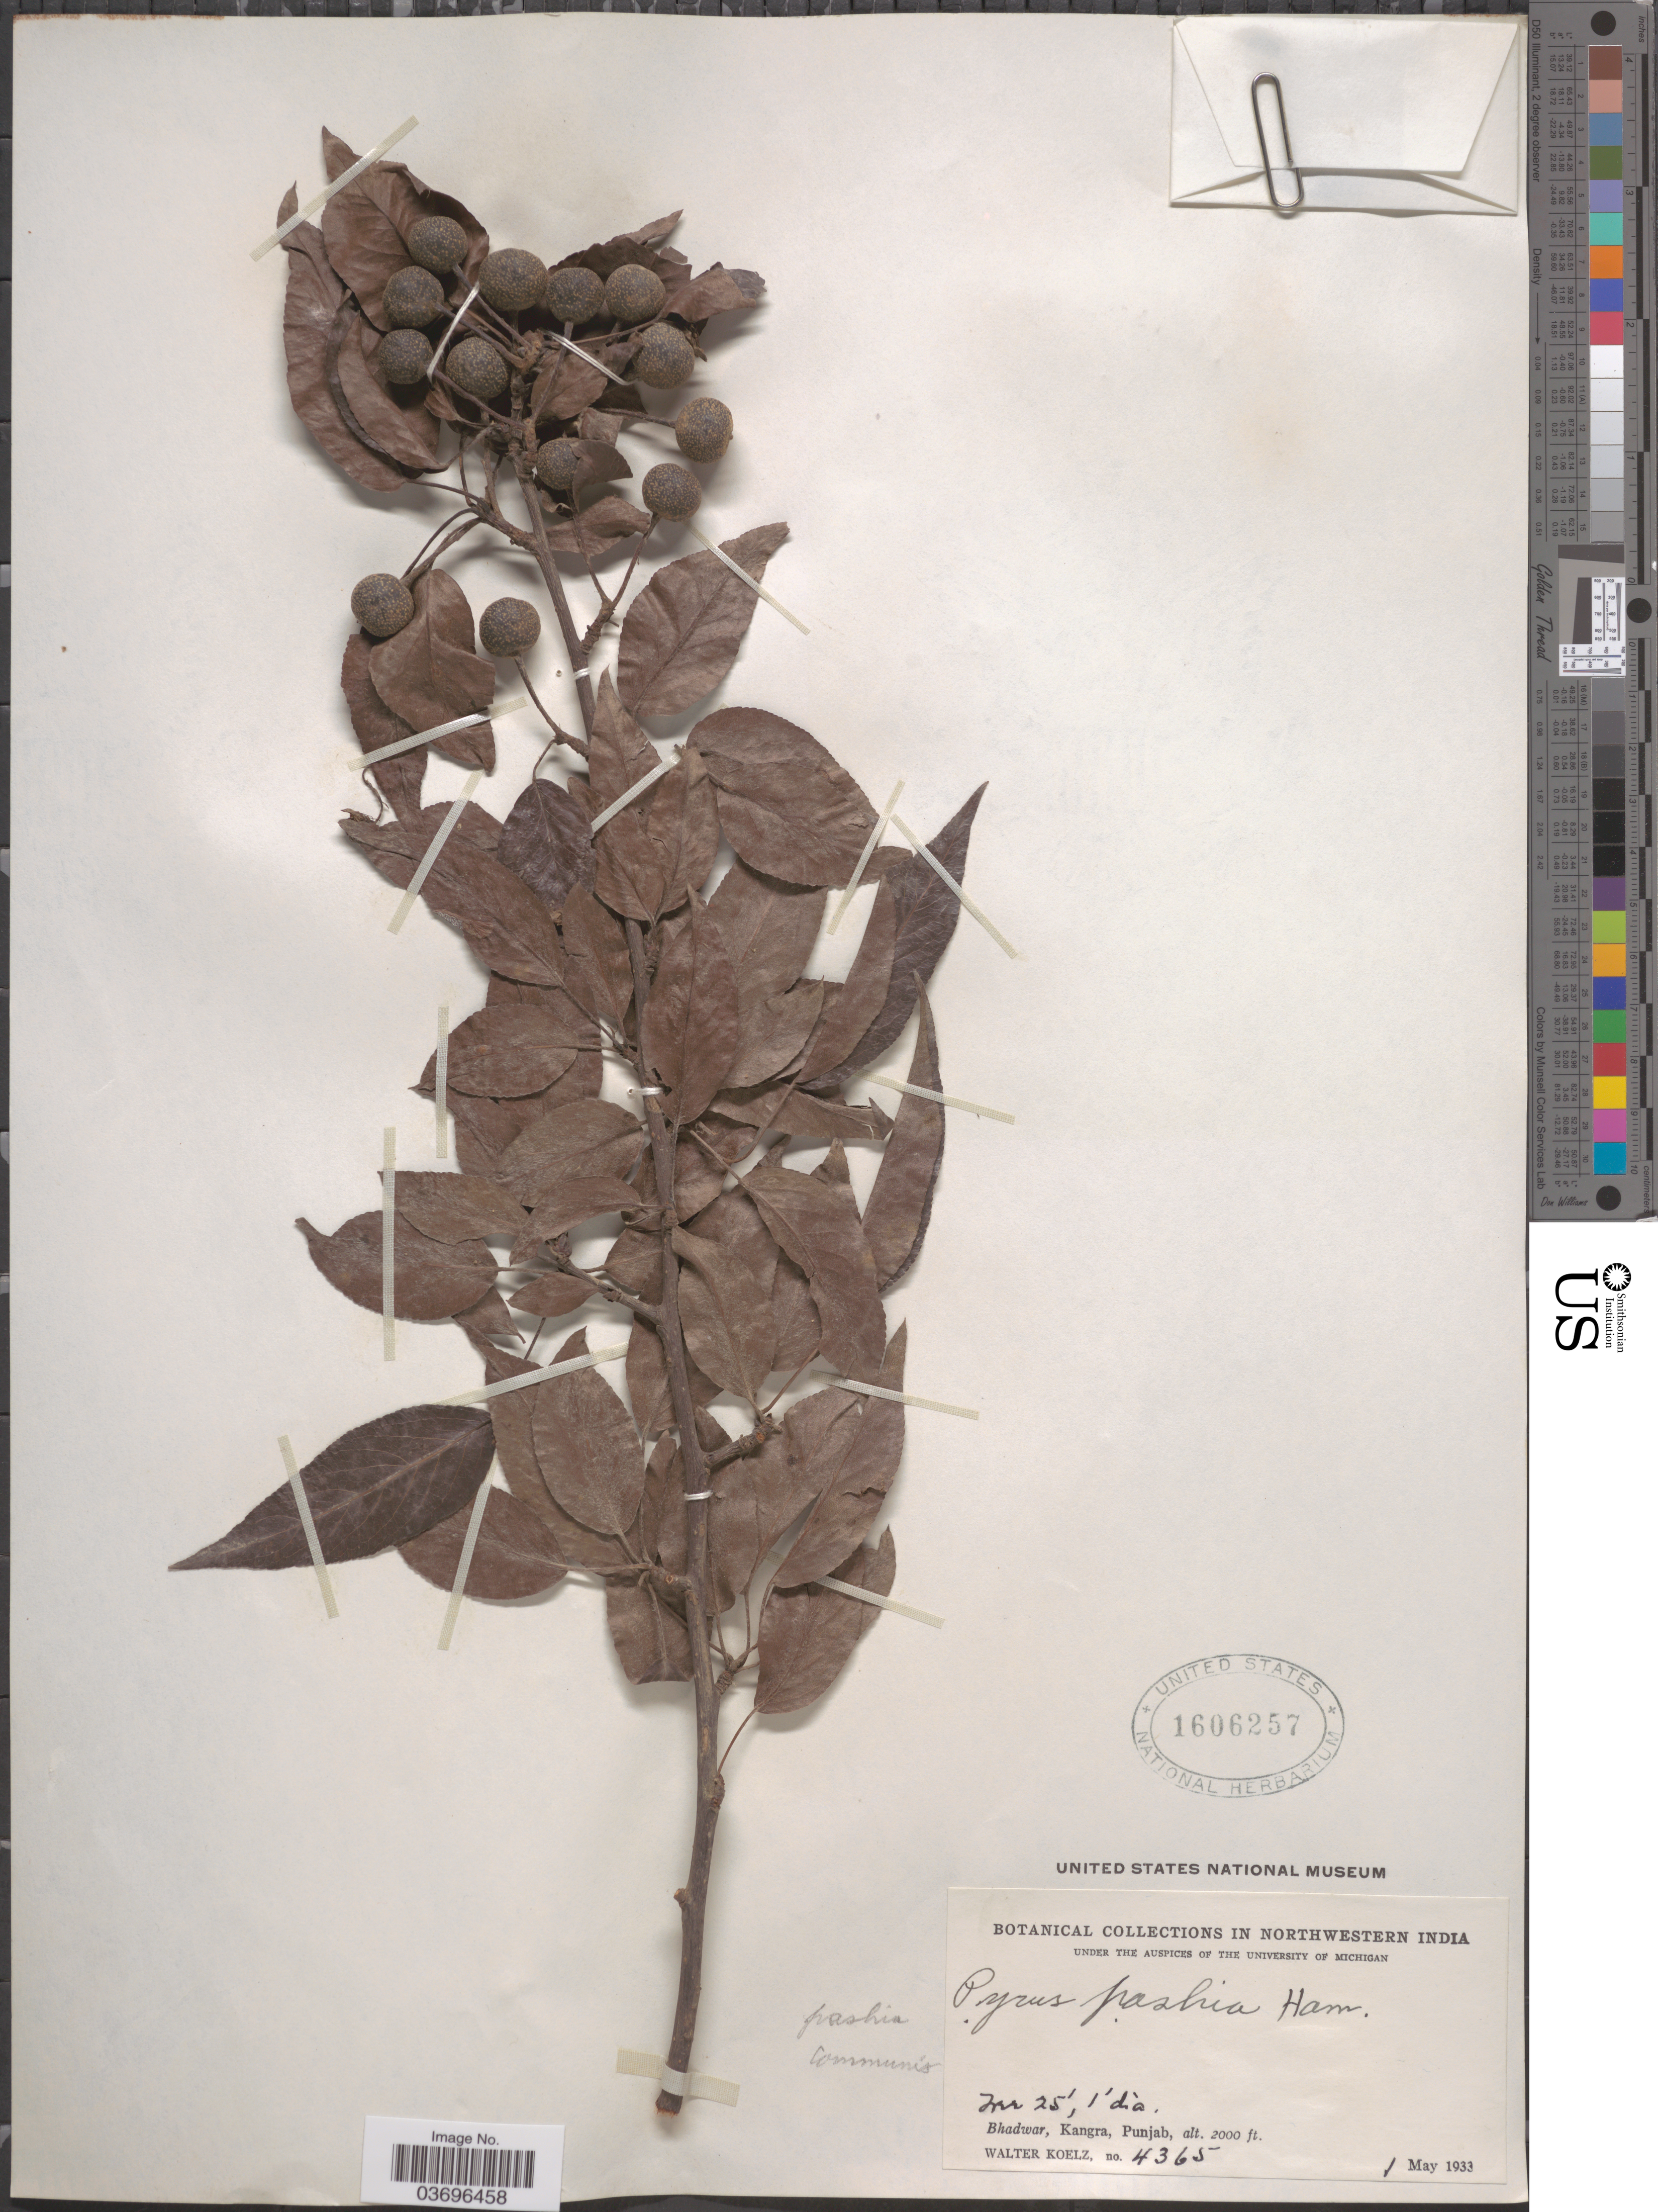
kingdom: Plantae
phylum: Tracheophyta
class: Magnoliopsida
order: Rosales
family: Rosaceae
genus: Pyrus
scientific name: Pyrus pashia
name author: Buch.-Ham. ex D. Don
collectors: W. N. Koelz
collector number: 4365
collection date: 1933-05-01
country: India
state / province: Punjab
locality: Northwestern India. Bhadwar, Kangra.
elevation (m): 610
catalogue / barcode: US 1606257